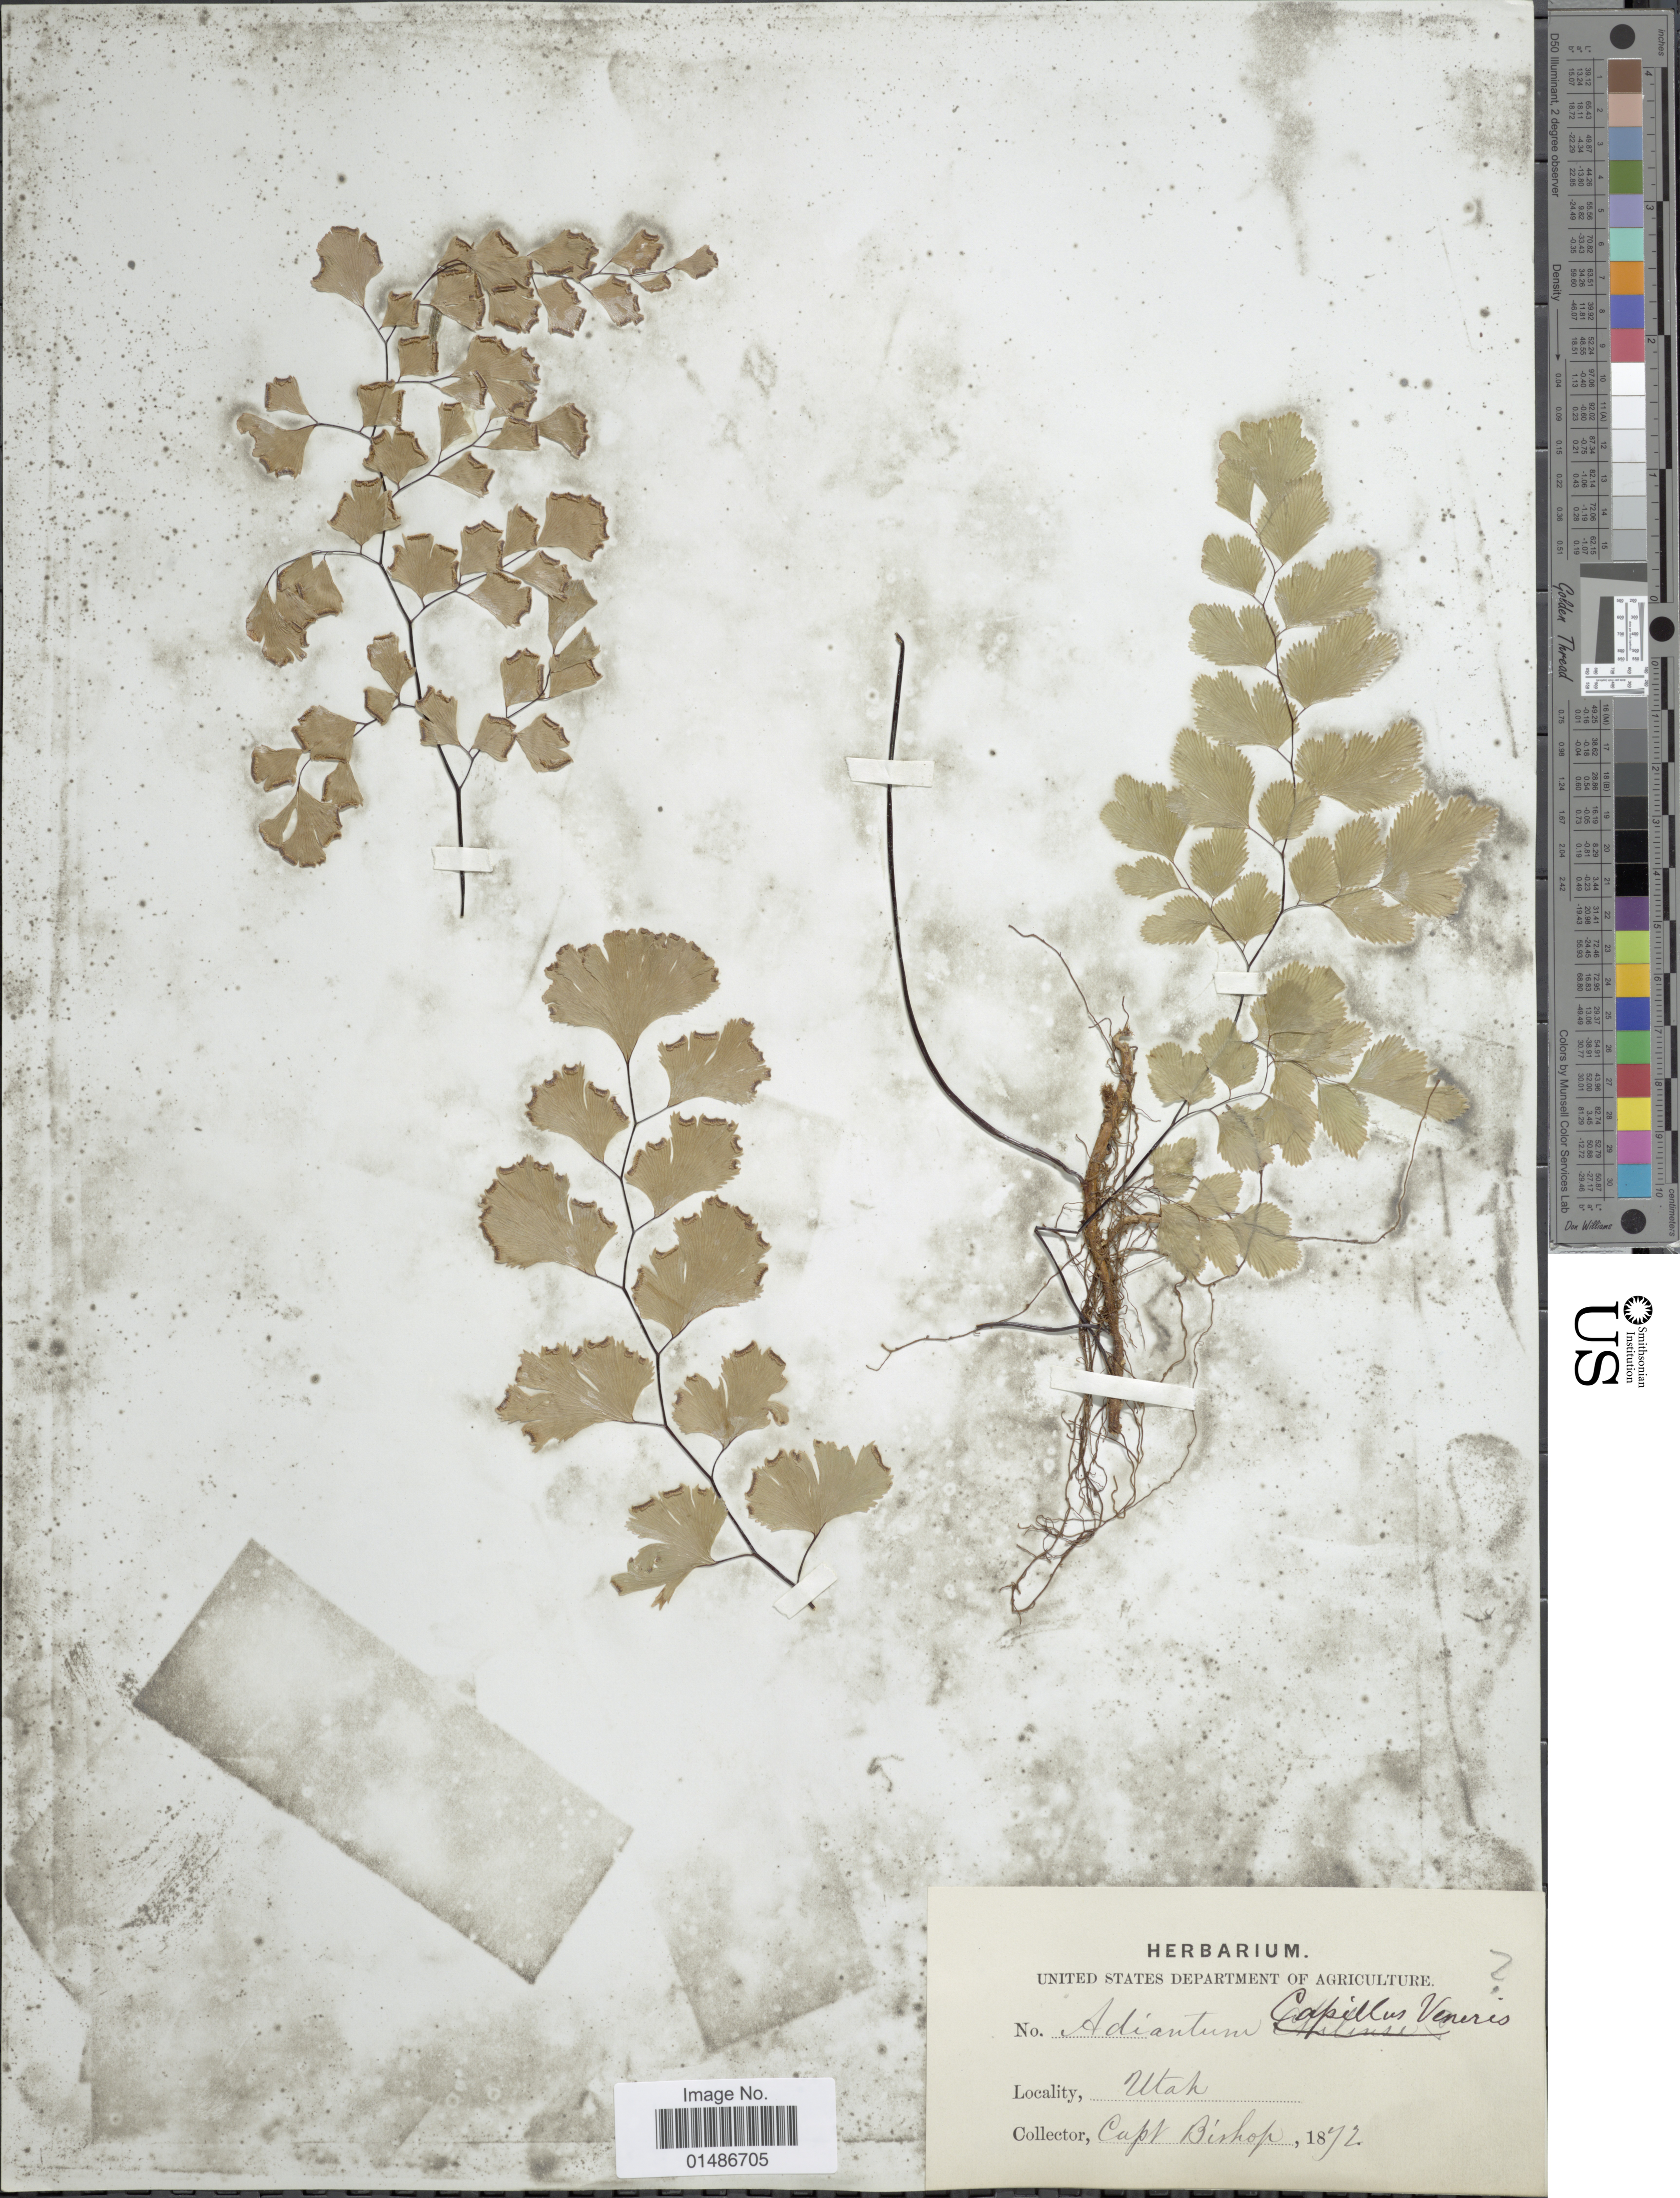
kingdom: Plantae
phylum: Tracheophyta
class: Polypodiopsida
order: Polypodiales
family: Pteridaceae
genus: Adiantum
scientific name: Adiantum capillus-veneris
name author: L.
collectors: F. M. Bishop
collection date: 1872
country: United States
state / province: Utah